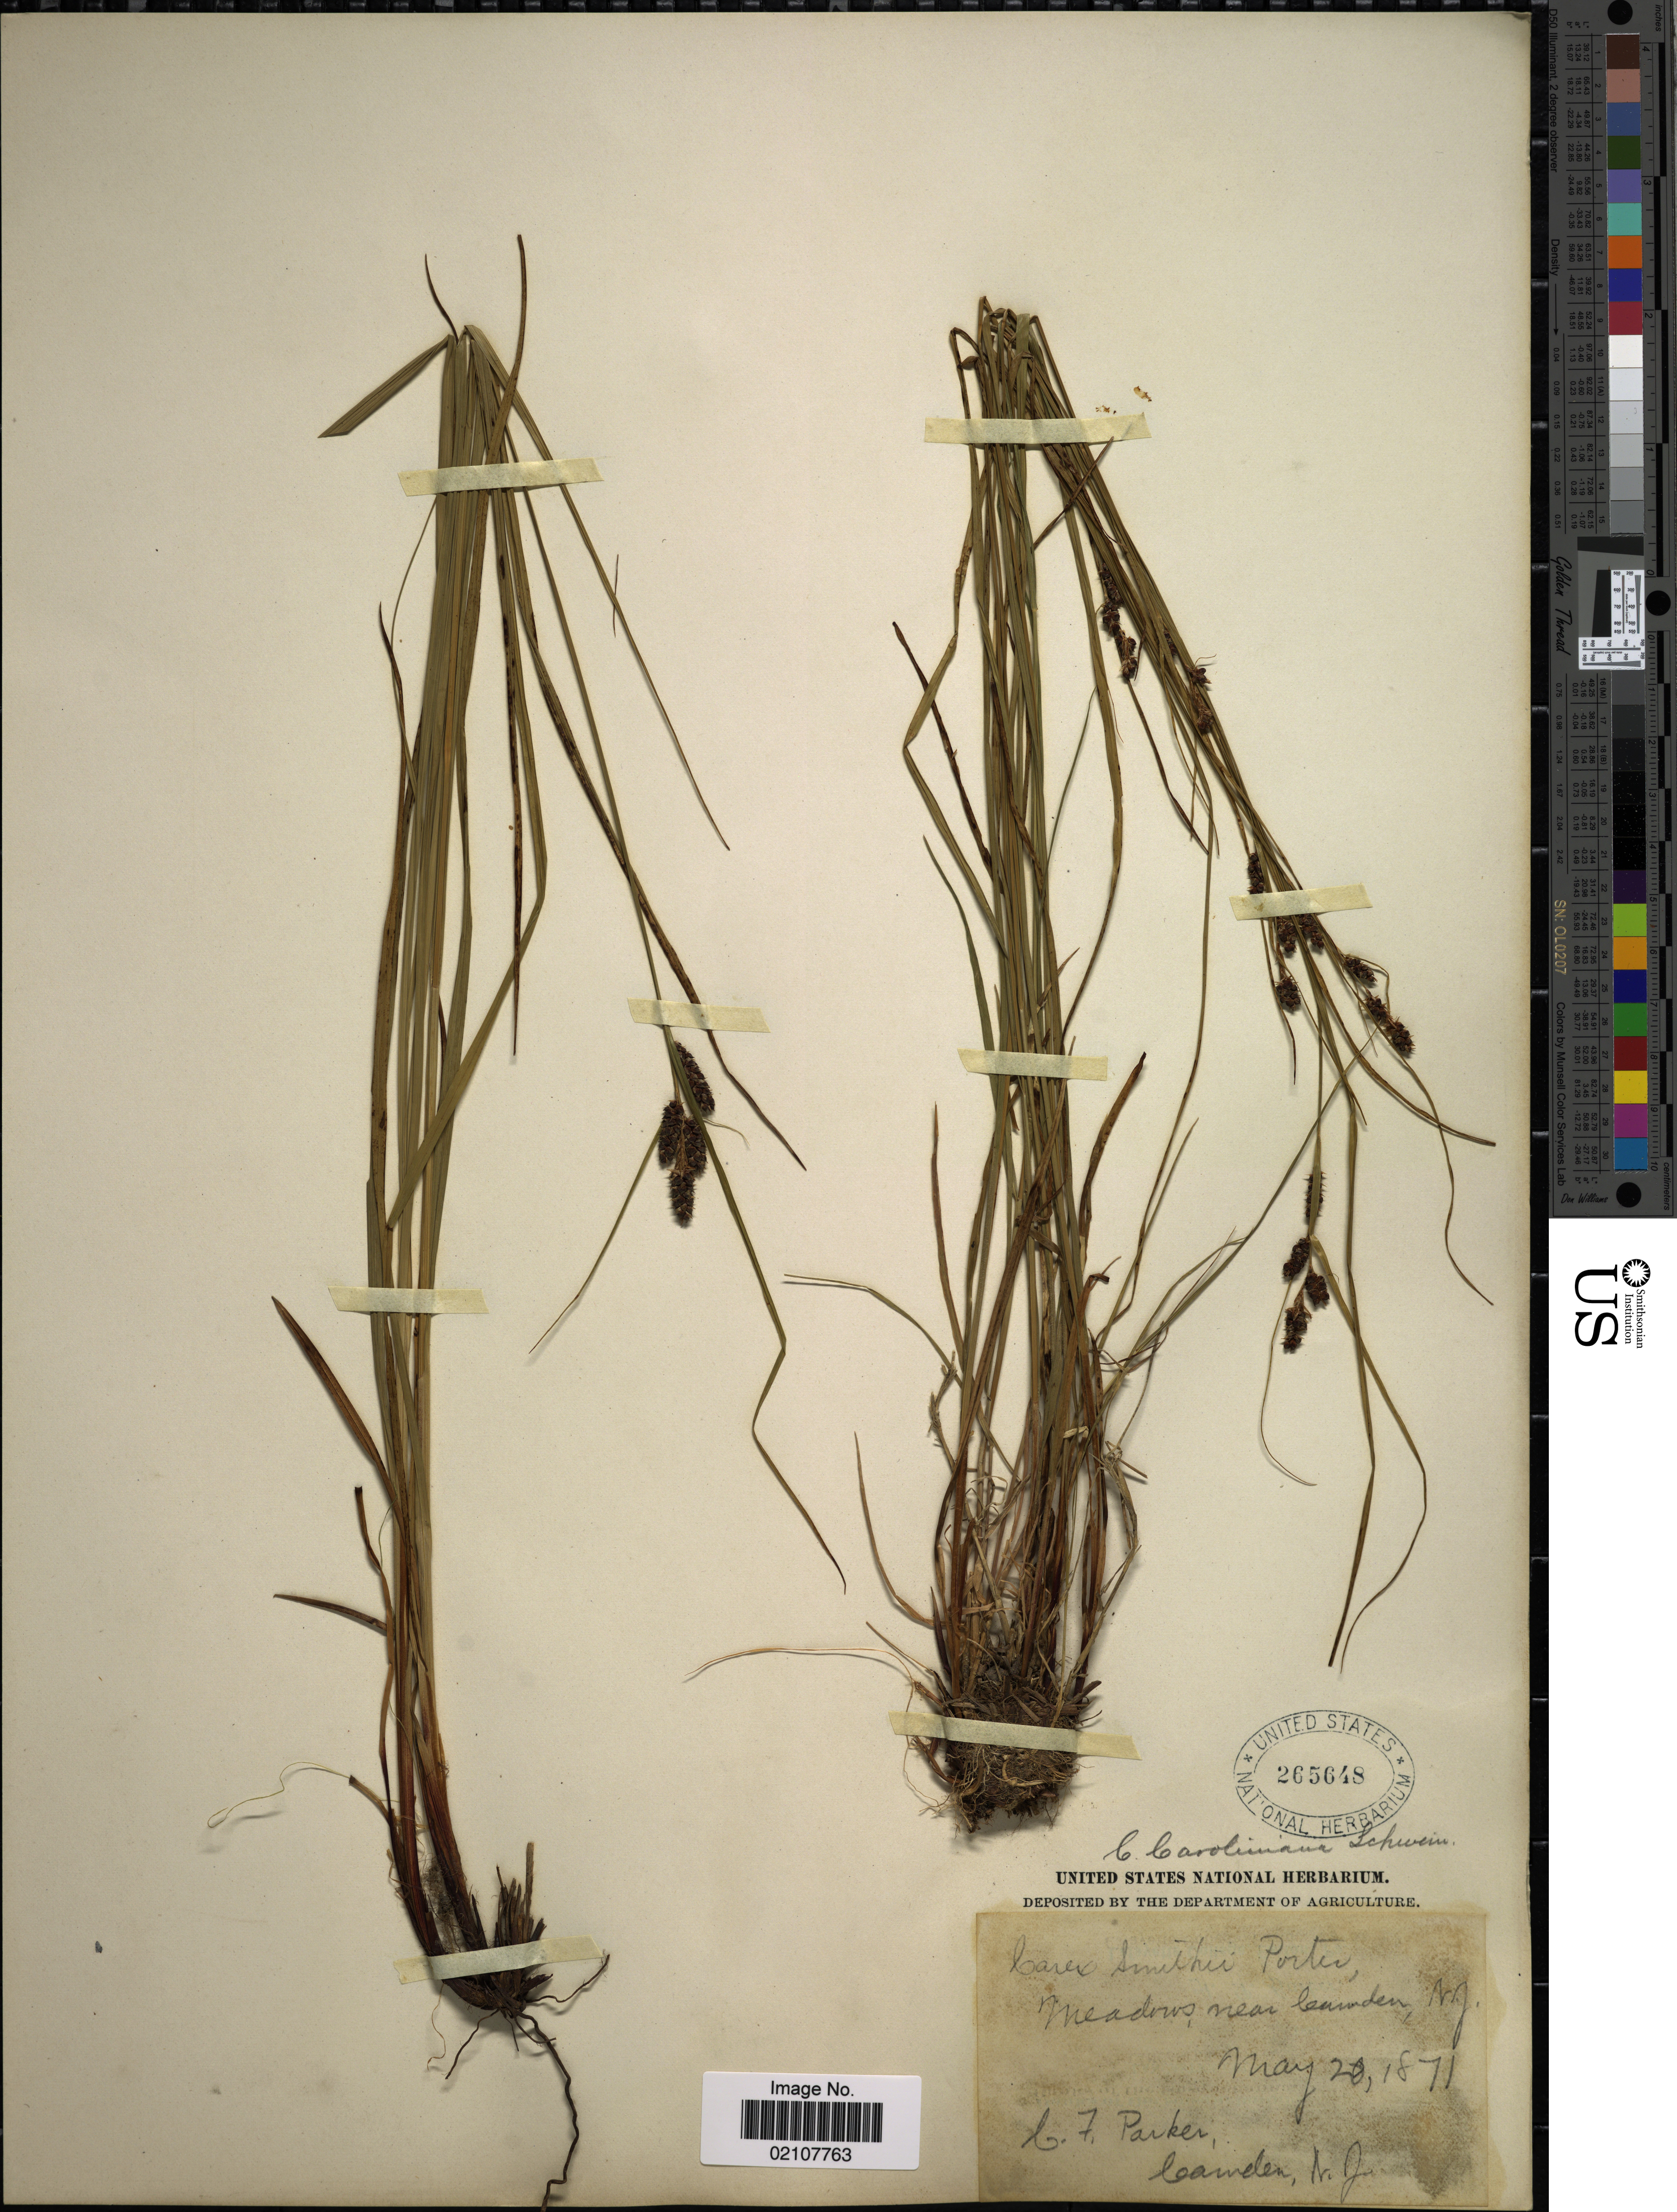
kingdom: Plantae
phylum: Tracheophyta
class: Liliopsida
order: Poales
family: Cyperaceae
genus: Carex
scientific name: Carex caroliniana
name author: Schwein.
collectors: C. F. Parker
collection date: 1871-05-20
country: United States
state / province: New Jersey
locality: Meadows near Camden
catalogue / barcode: US 265648